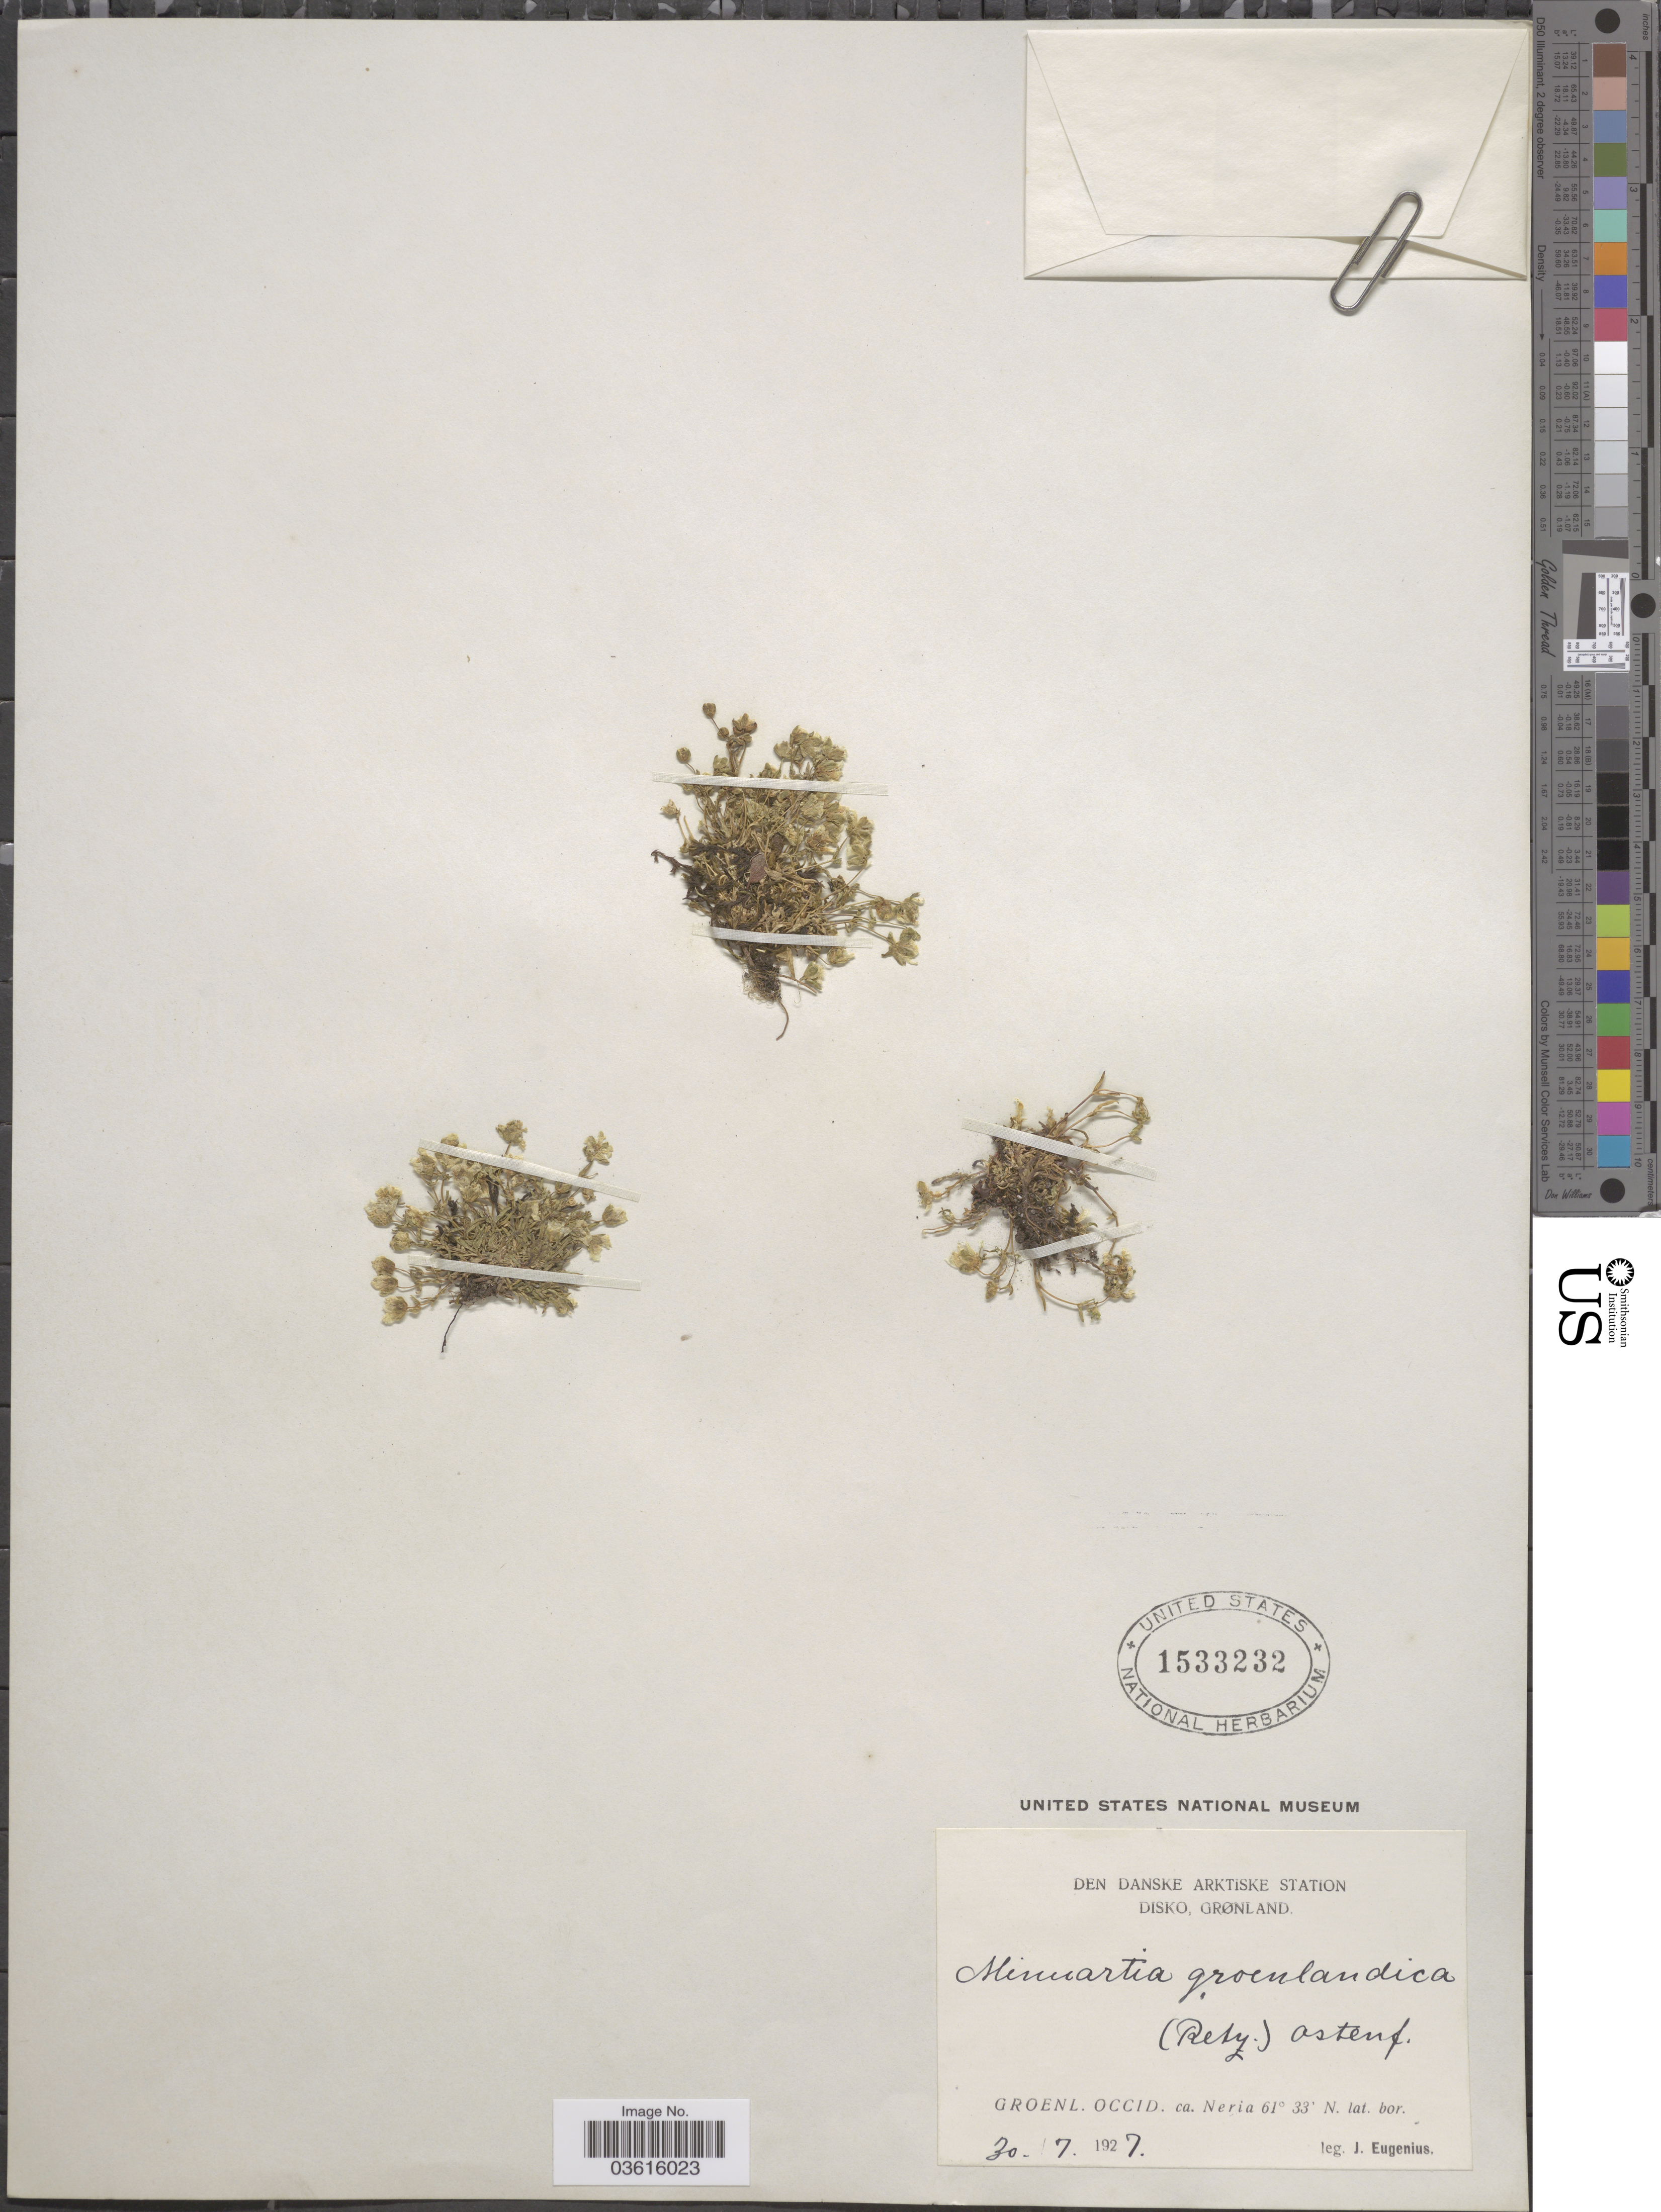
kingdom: Plantae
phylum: Tracheophyta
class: Magnoliopsida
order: Caryophyllales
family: Caryophyllaceae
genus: Minuartia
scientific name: Minuartia groenlandica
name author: (Retz.) Ostenf.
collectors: J. Eugenius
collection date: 1927-07-30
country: Greenland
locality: Den Danske Arktiske Station, Disko, Grønland. Groenl. Occid. ca. Neria.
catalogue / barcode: US 1533232